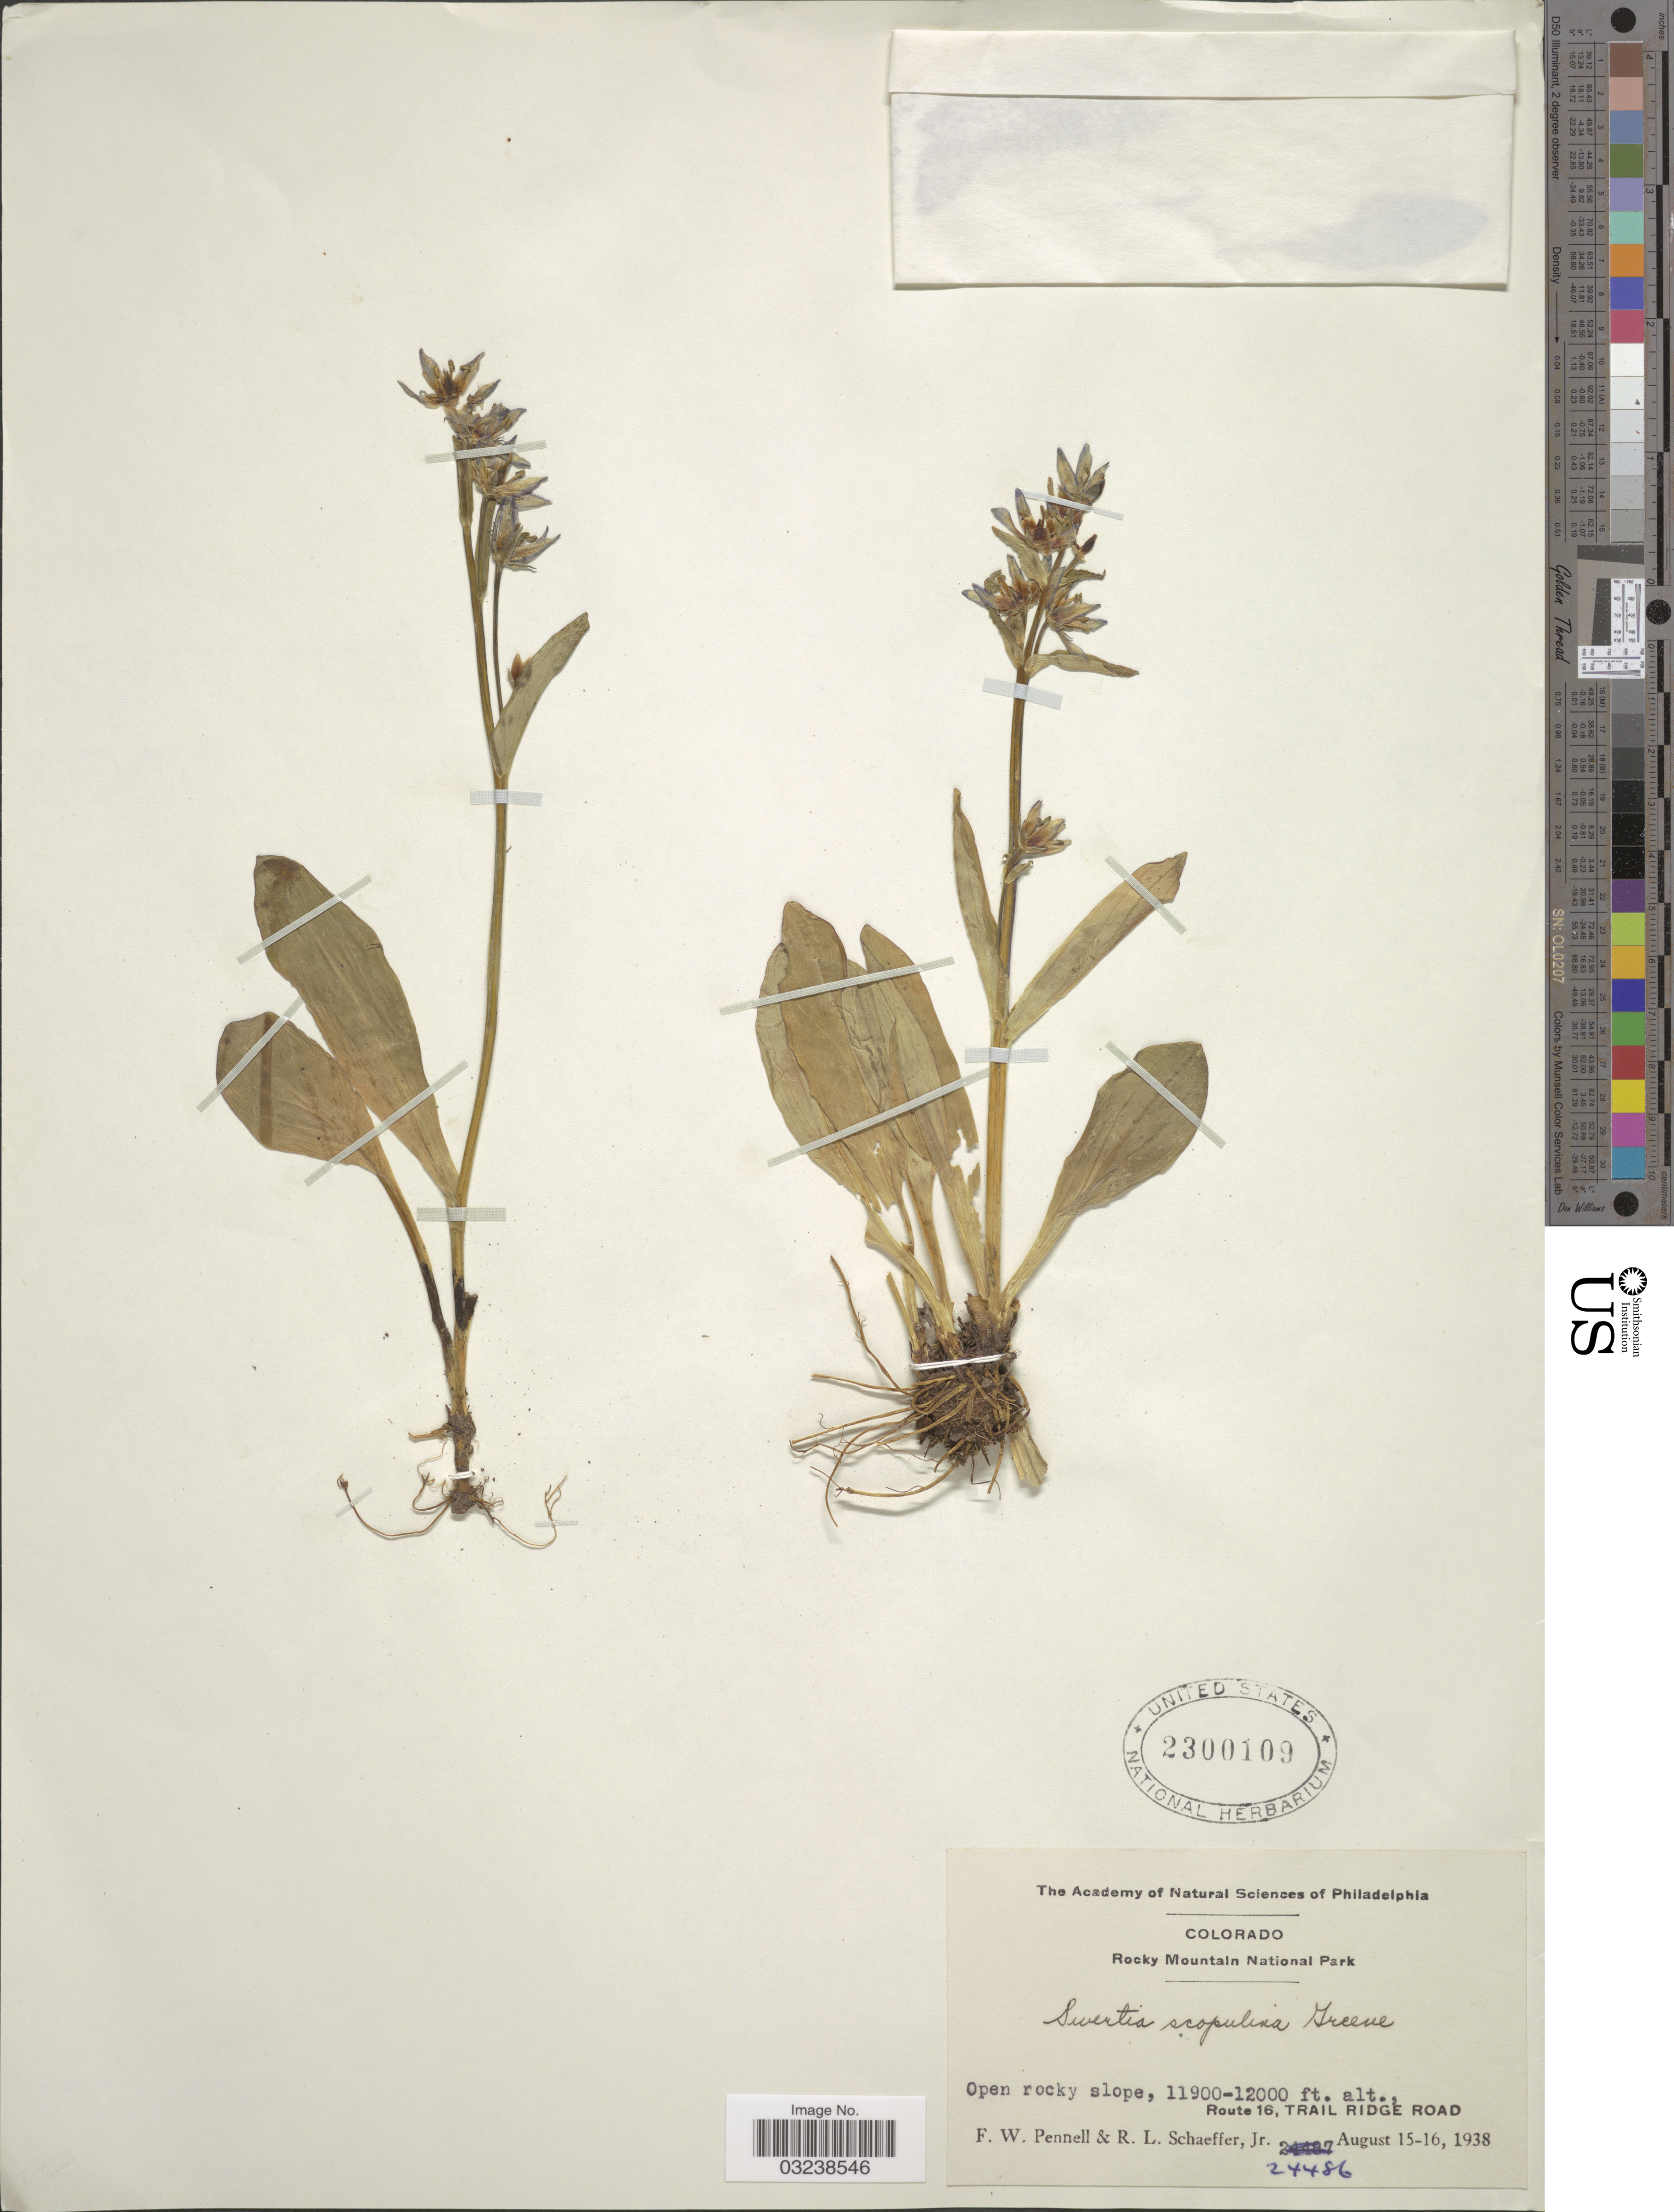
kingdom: Plantae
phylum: Tracheophyta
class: Magnoliopsida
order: Gentianales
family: Gentianaceae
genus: Swertia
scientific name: Swertia scopulina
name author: S.W. Greene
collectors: F. W. Pennell & R. L. Schaeffer Jr.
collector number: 24486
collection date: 1938-08-15/1938-08-16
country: United States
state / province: Colorado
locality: Rocky Mountain National Park. Open rocky slope. Route 16, Trail Ridge Road.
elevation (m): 3627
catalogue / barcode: US 2300109